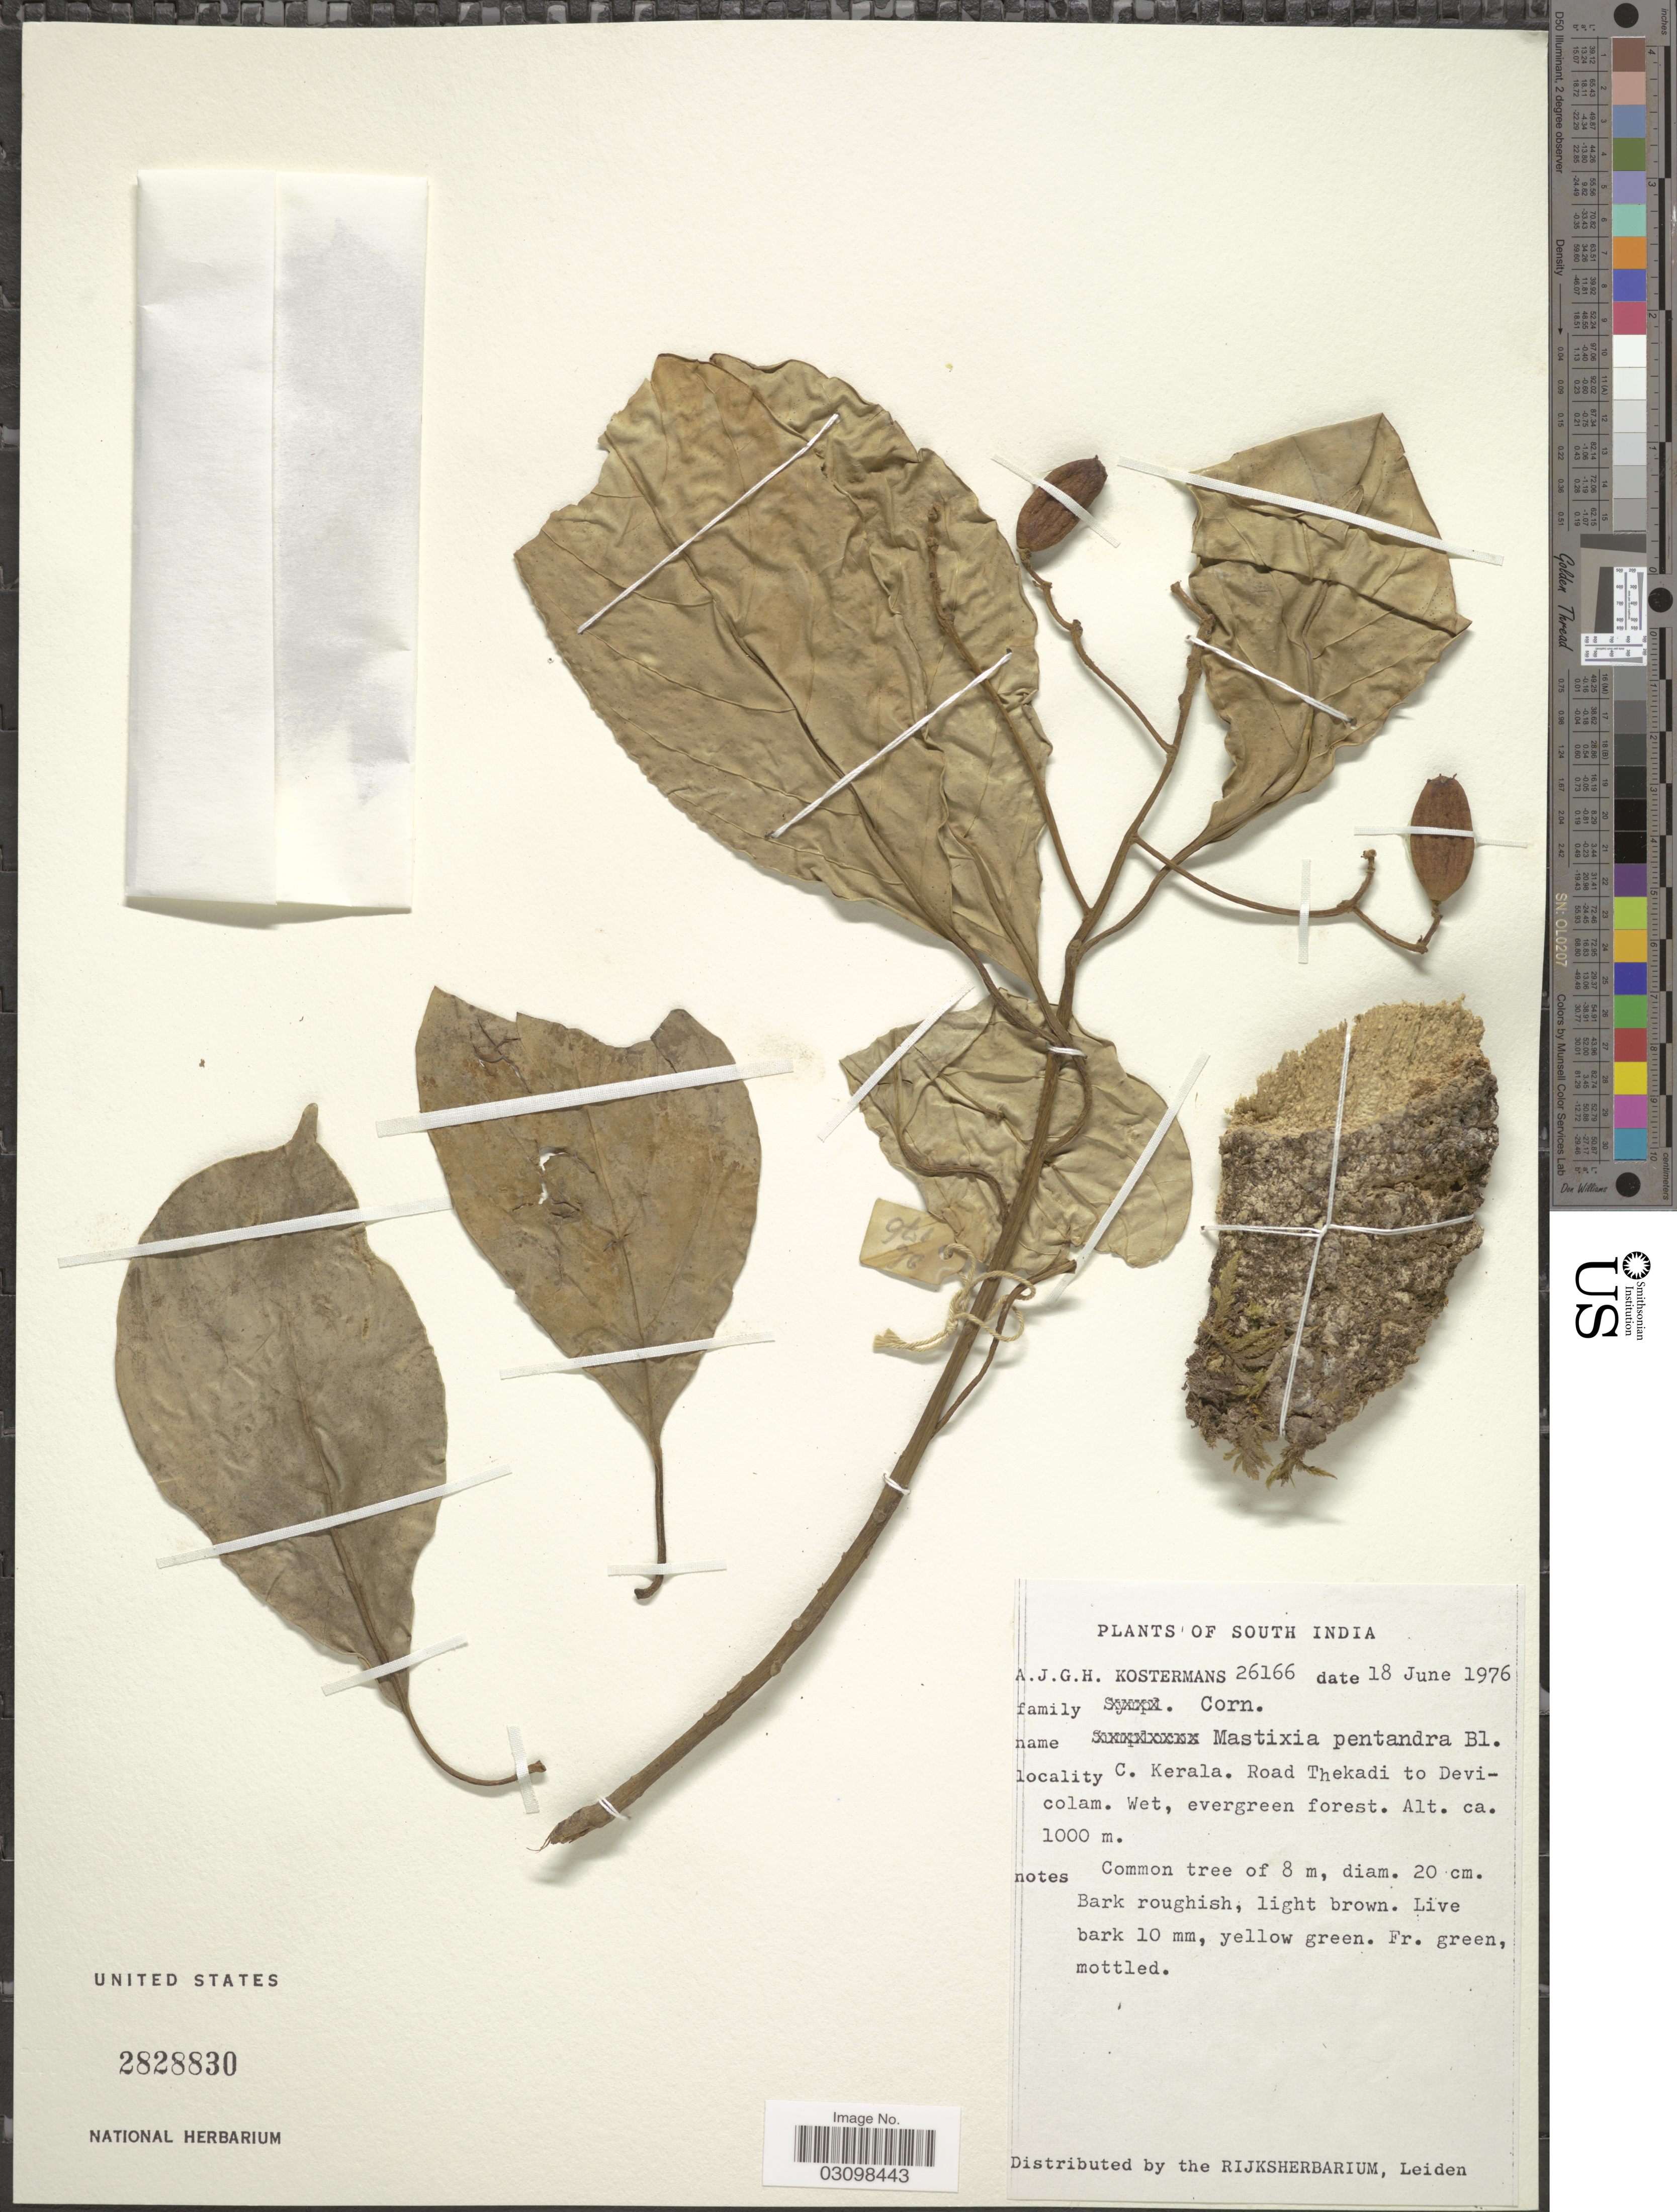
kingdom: Plantae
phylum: Tracheophyta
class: Magnoliopsida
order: Cornales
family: Nyssaceae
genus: Mastixia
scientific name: Mastixia pentandra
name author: Blume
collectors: A. J. G. Kostermans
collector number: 26166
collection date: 1976-06-18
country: India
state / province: Kerala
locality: South India. C. Kerala. Road from Thekadi to Devicolam.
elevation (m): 1000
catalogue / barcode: US 2828830